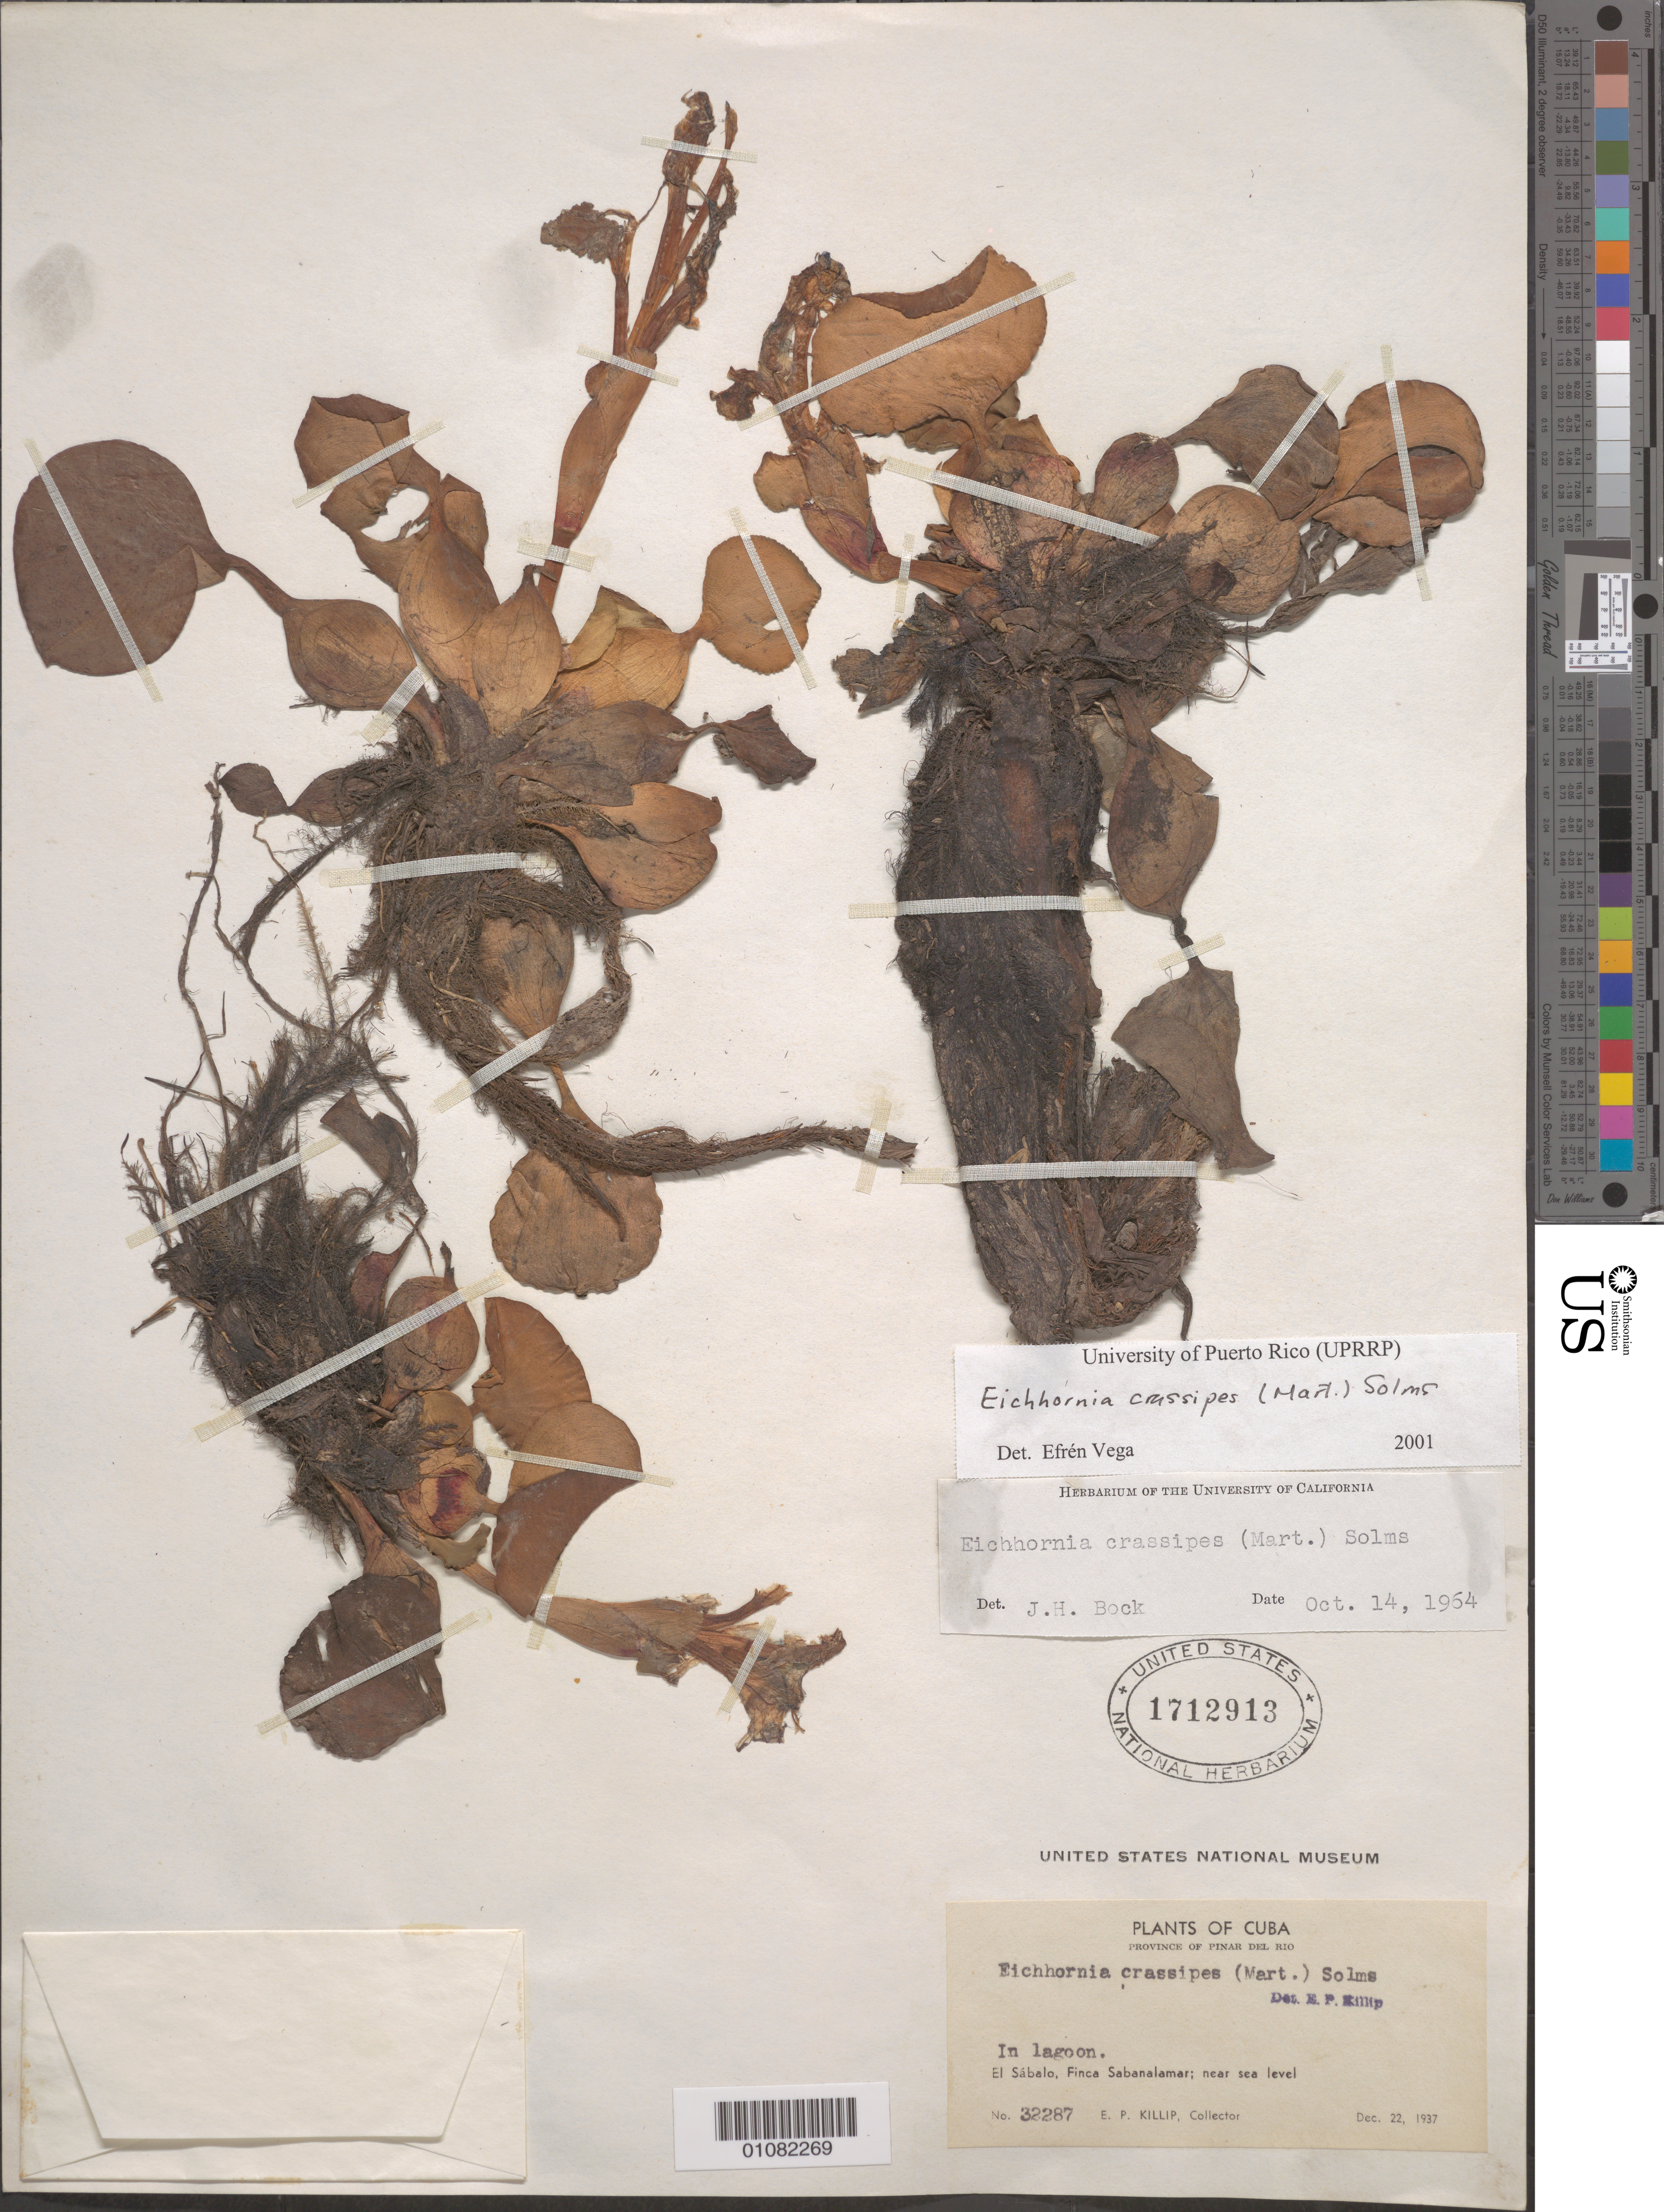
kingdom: Plantae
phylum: Tracheophyta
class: Liliopsida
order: Commelinales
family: Pontederiaceae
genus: Eichhornia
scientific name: Eichhornia crassipes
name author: (Mart.) Solms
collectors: E. P. Killip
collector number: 32287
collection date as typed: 22 Dec 1937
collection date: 1937-12-22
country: Cuba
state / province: Pinar del Rio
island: Cuba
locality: El Sábalo, Finca Sabanalamar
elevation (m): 0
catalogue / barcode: US 1712913